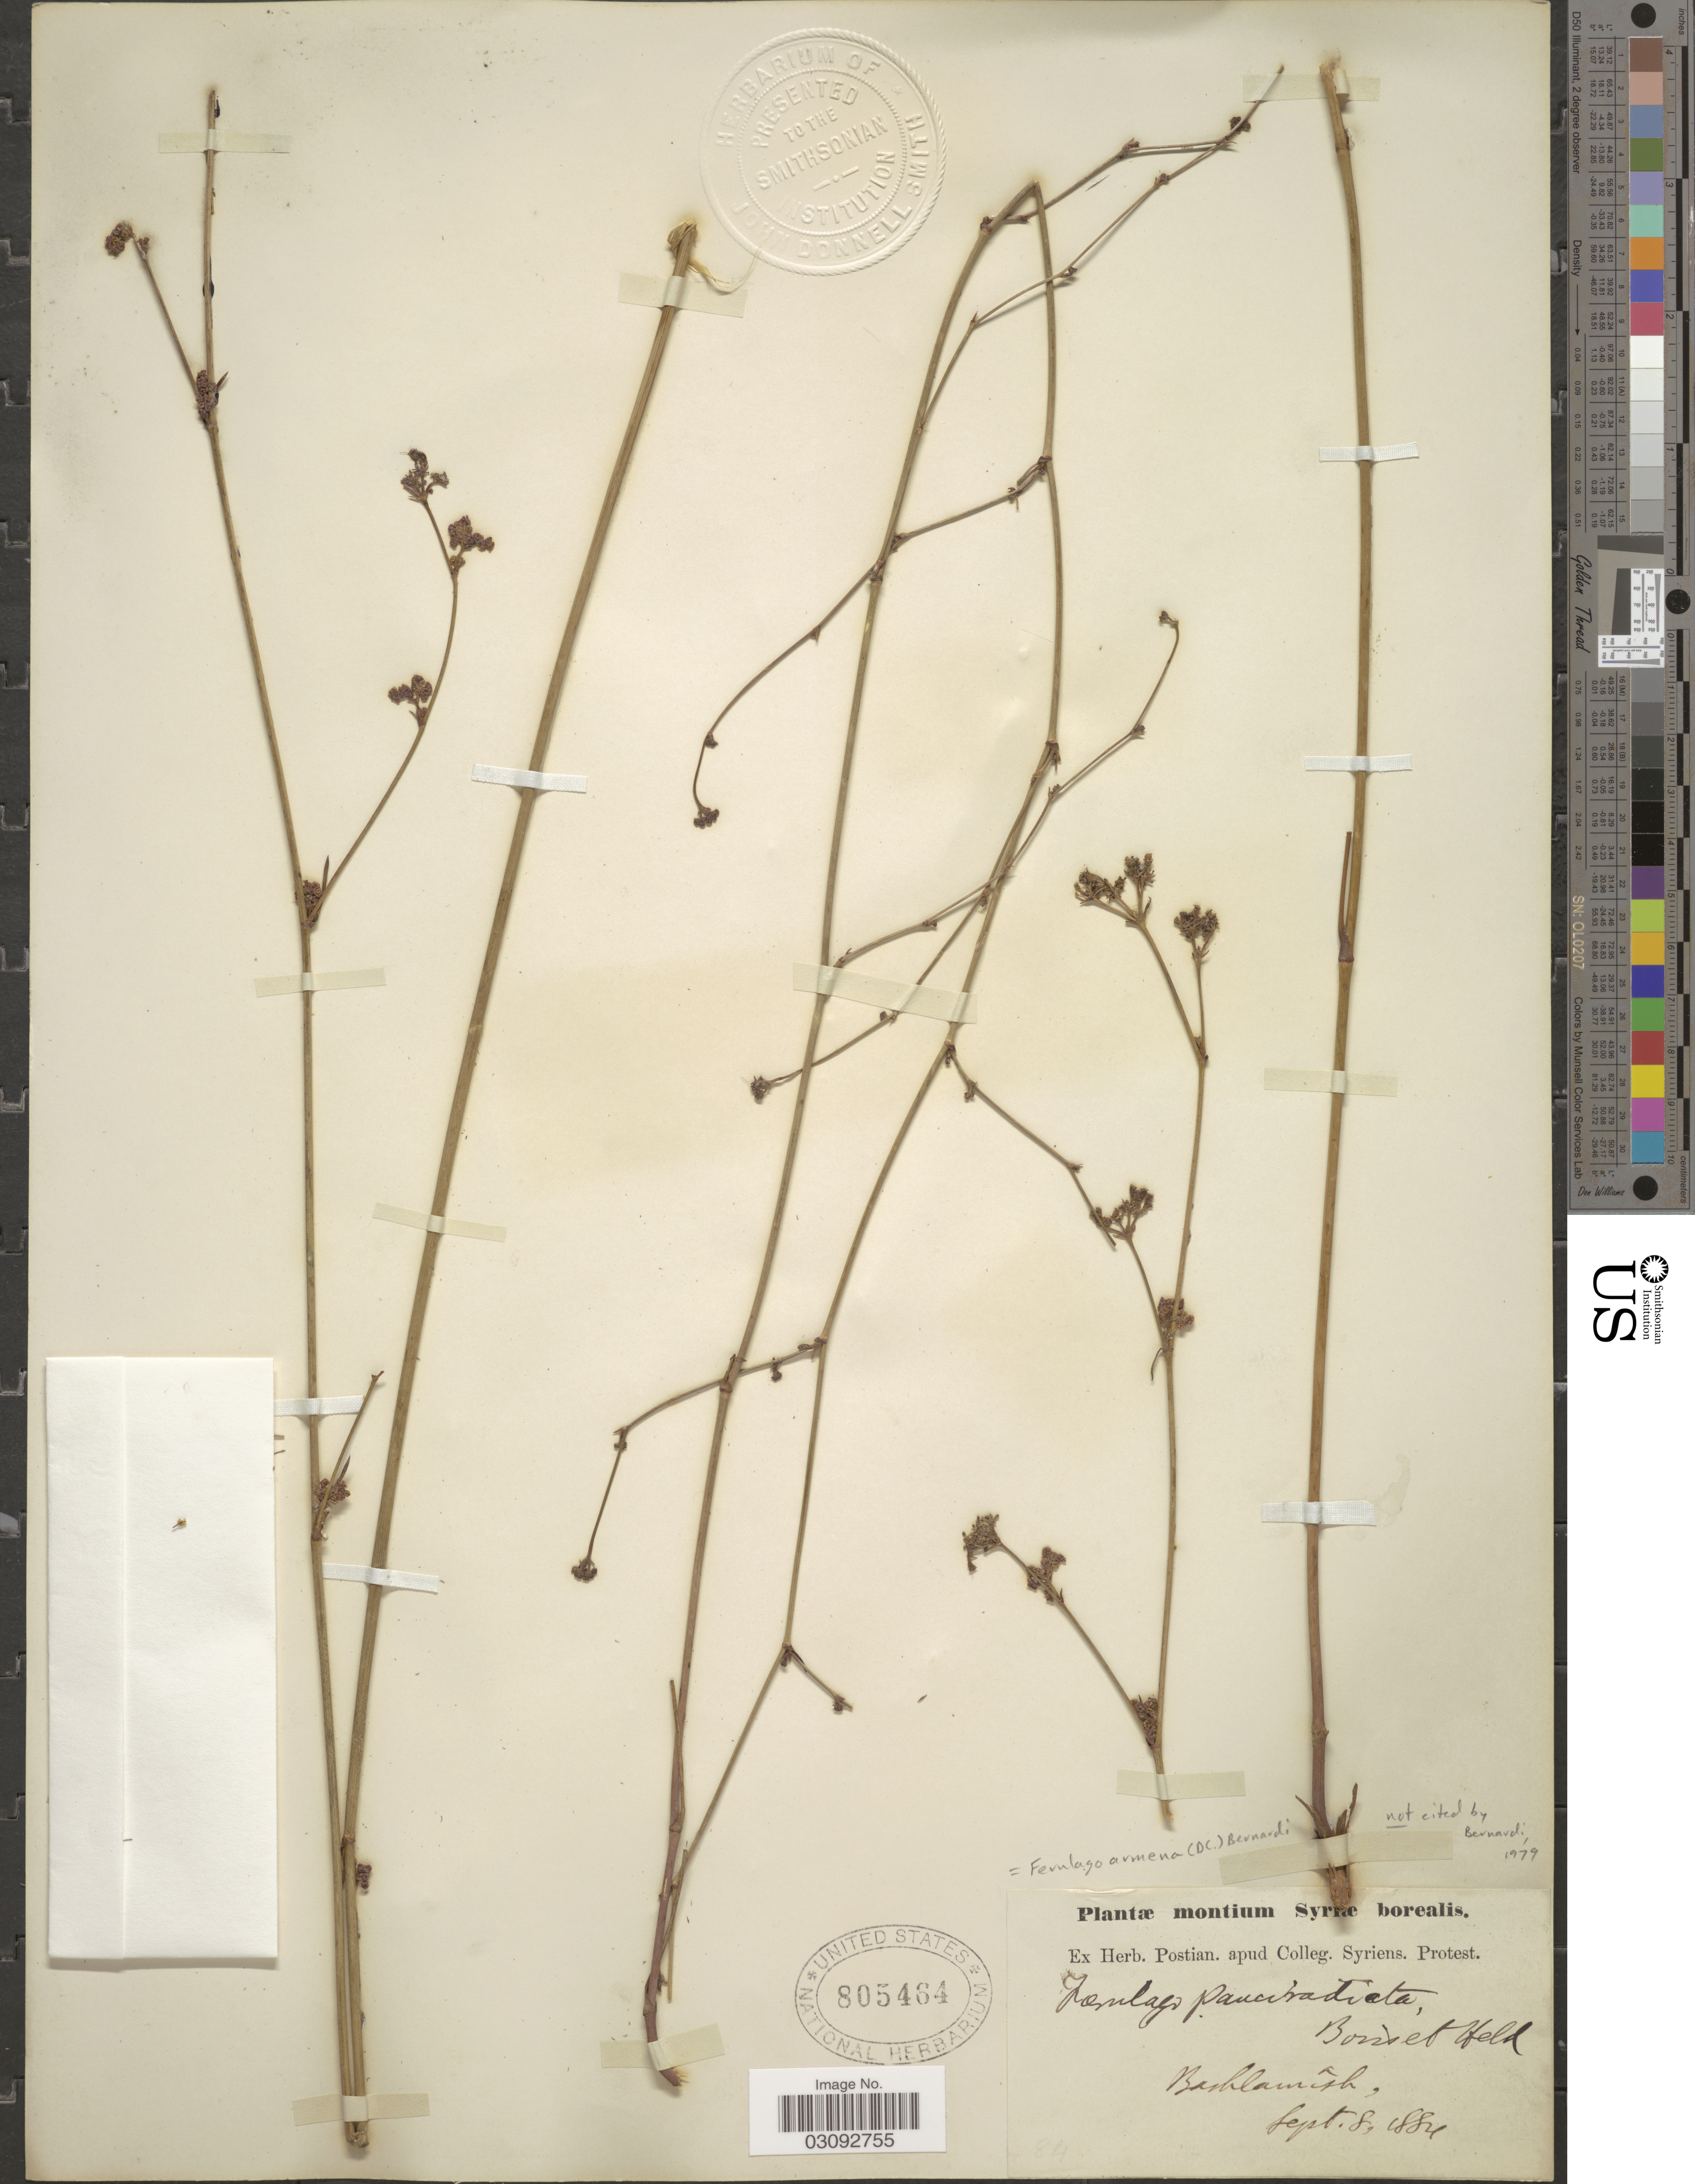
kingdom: Plantae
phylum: Tracheophyta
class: Magnoliopsida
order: Apiales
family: Apiaceae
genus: Ferulago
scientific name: Ferulago armena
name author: (DC.) Bernardi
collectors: ex herb. Postian. apud Colleg. Syriens. Protest. USE "Fannie P. A. Shepard" (10308853) AS PRIMARY COLLECTOR INSTEAD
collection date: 1884-09-08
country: Syria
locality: Bashlamish [interpreted].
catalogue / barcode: US 805464